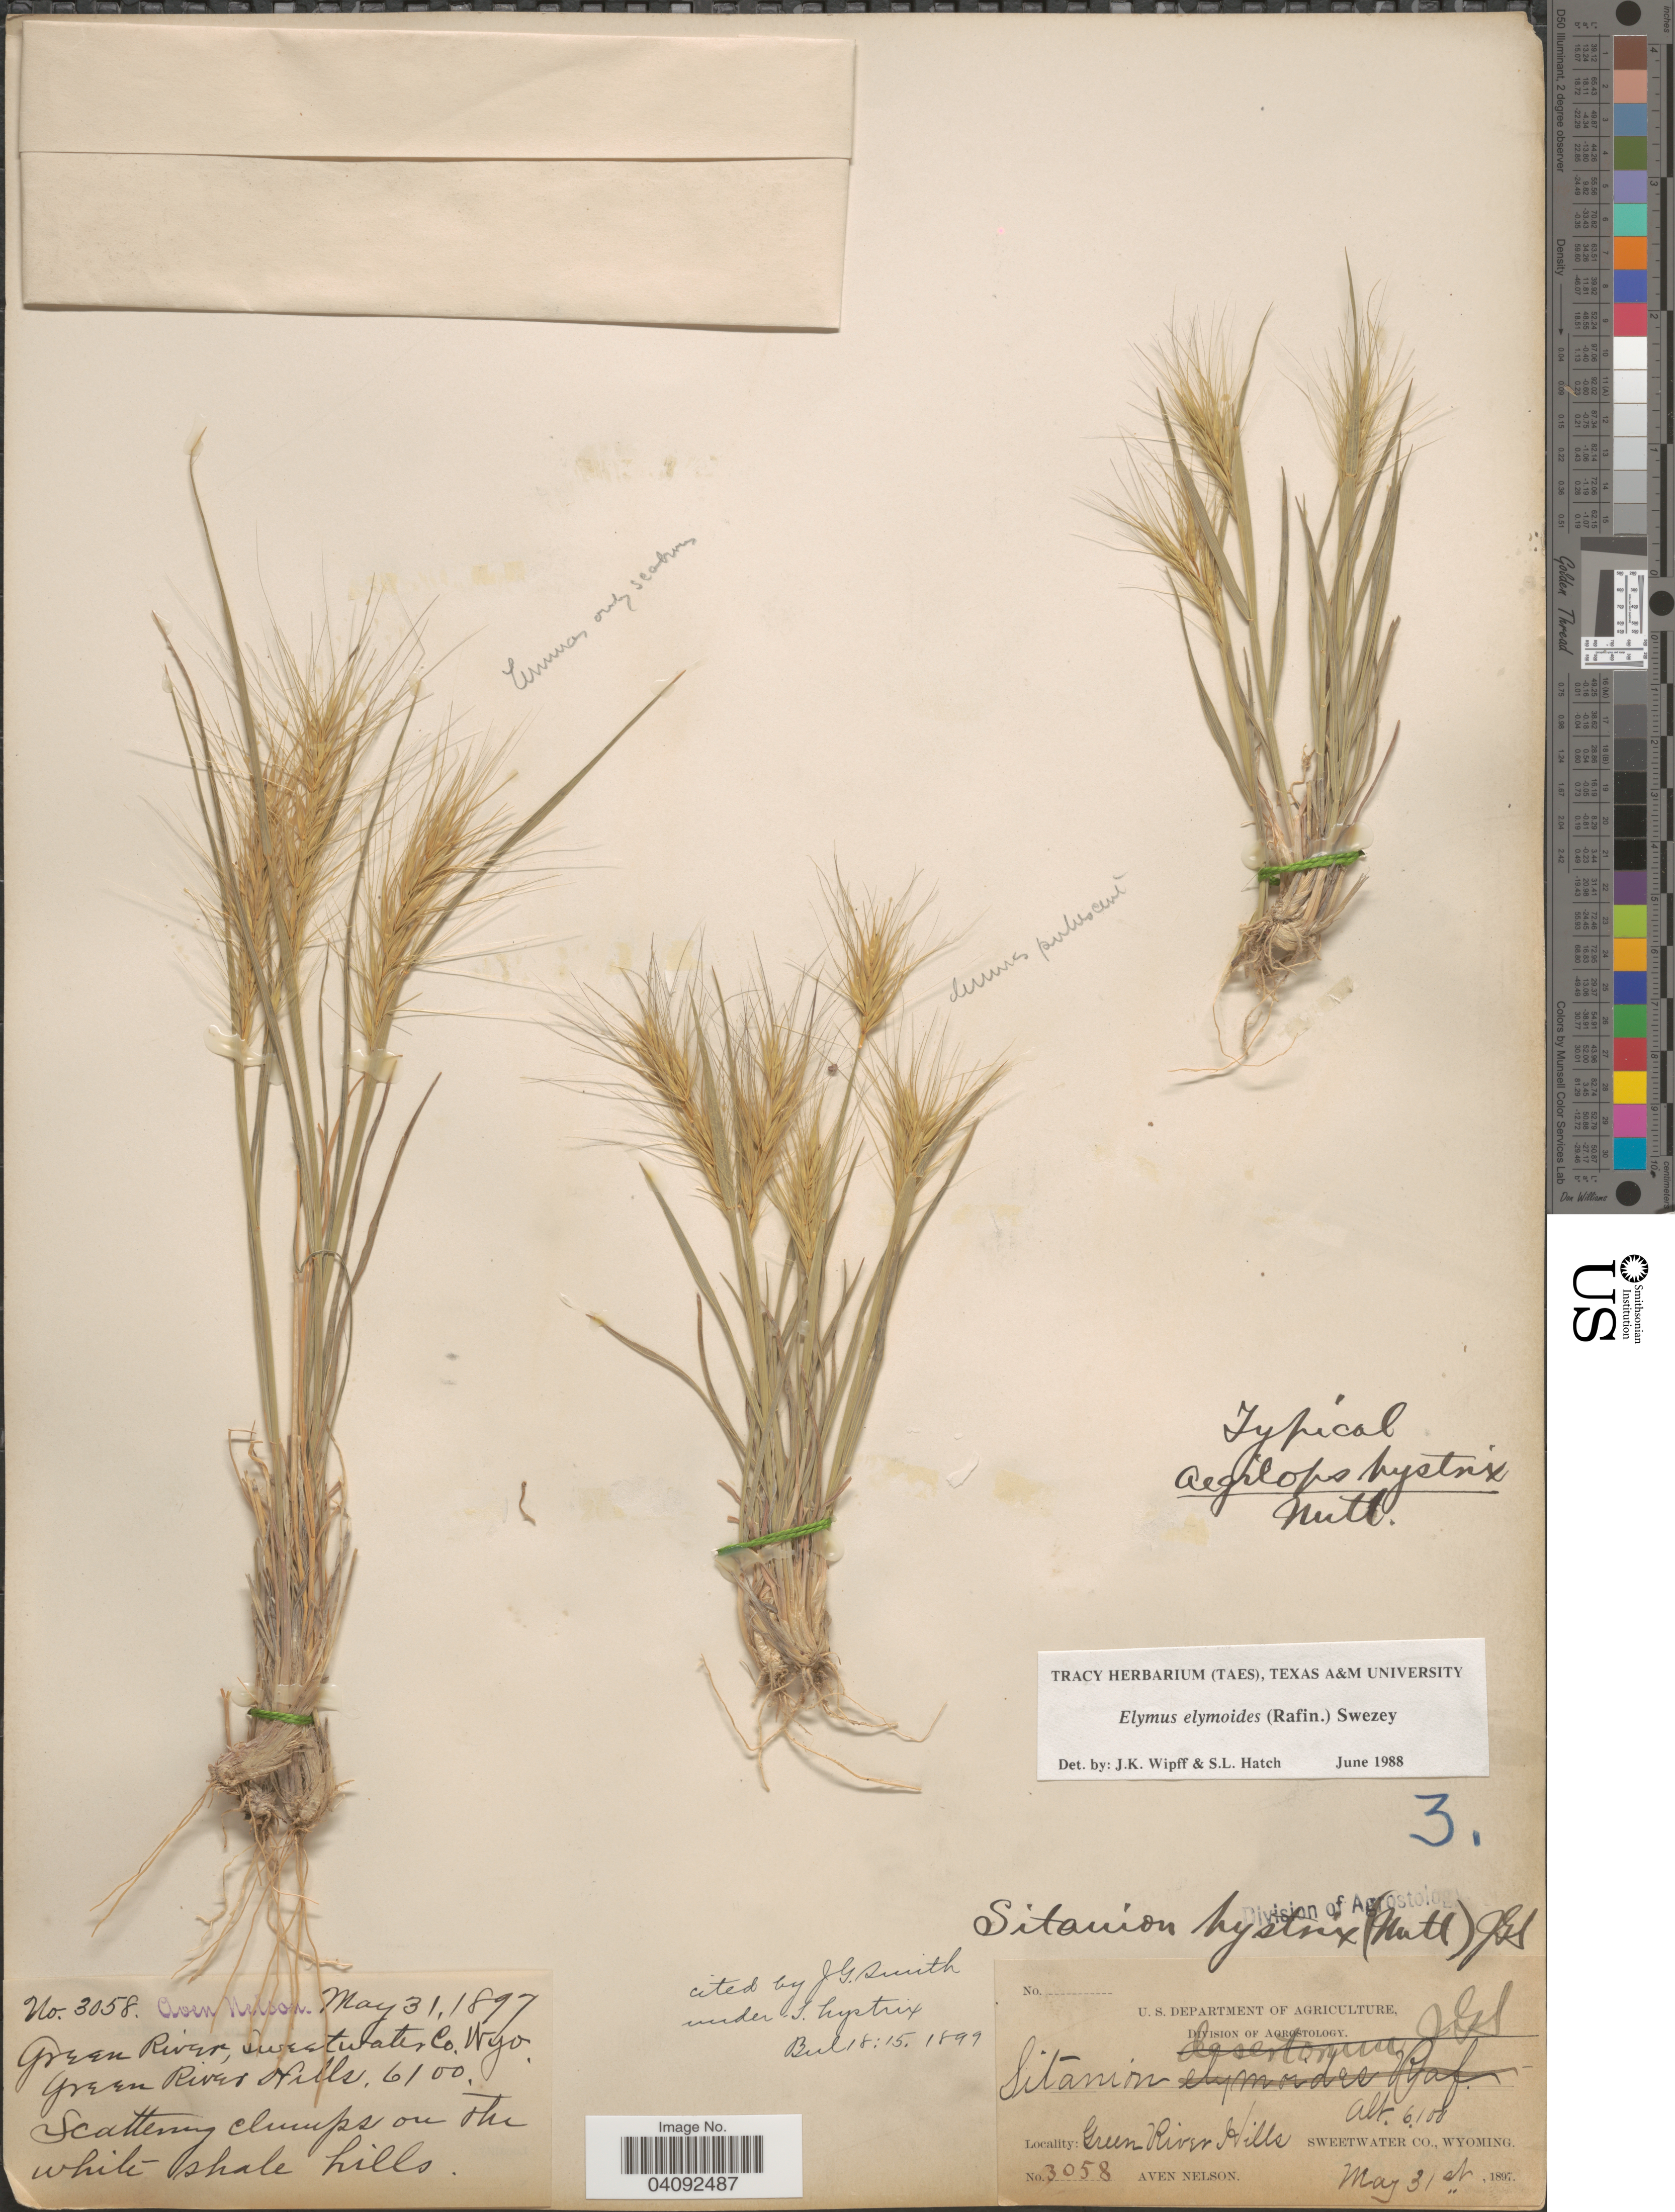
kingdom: Plantae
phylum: Tracheophyta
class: Liliopsida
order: Poales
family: Poaceae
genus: Elymus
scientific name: Elymus elymoides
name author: (Raf.) Swezey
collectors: A. Nelson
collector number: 3058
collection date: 1897-05-31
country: United States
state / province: Wyoming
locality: Green River, Sweetwater Co. Green River Hills.